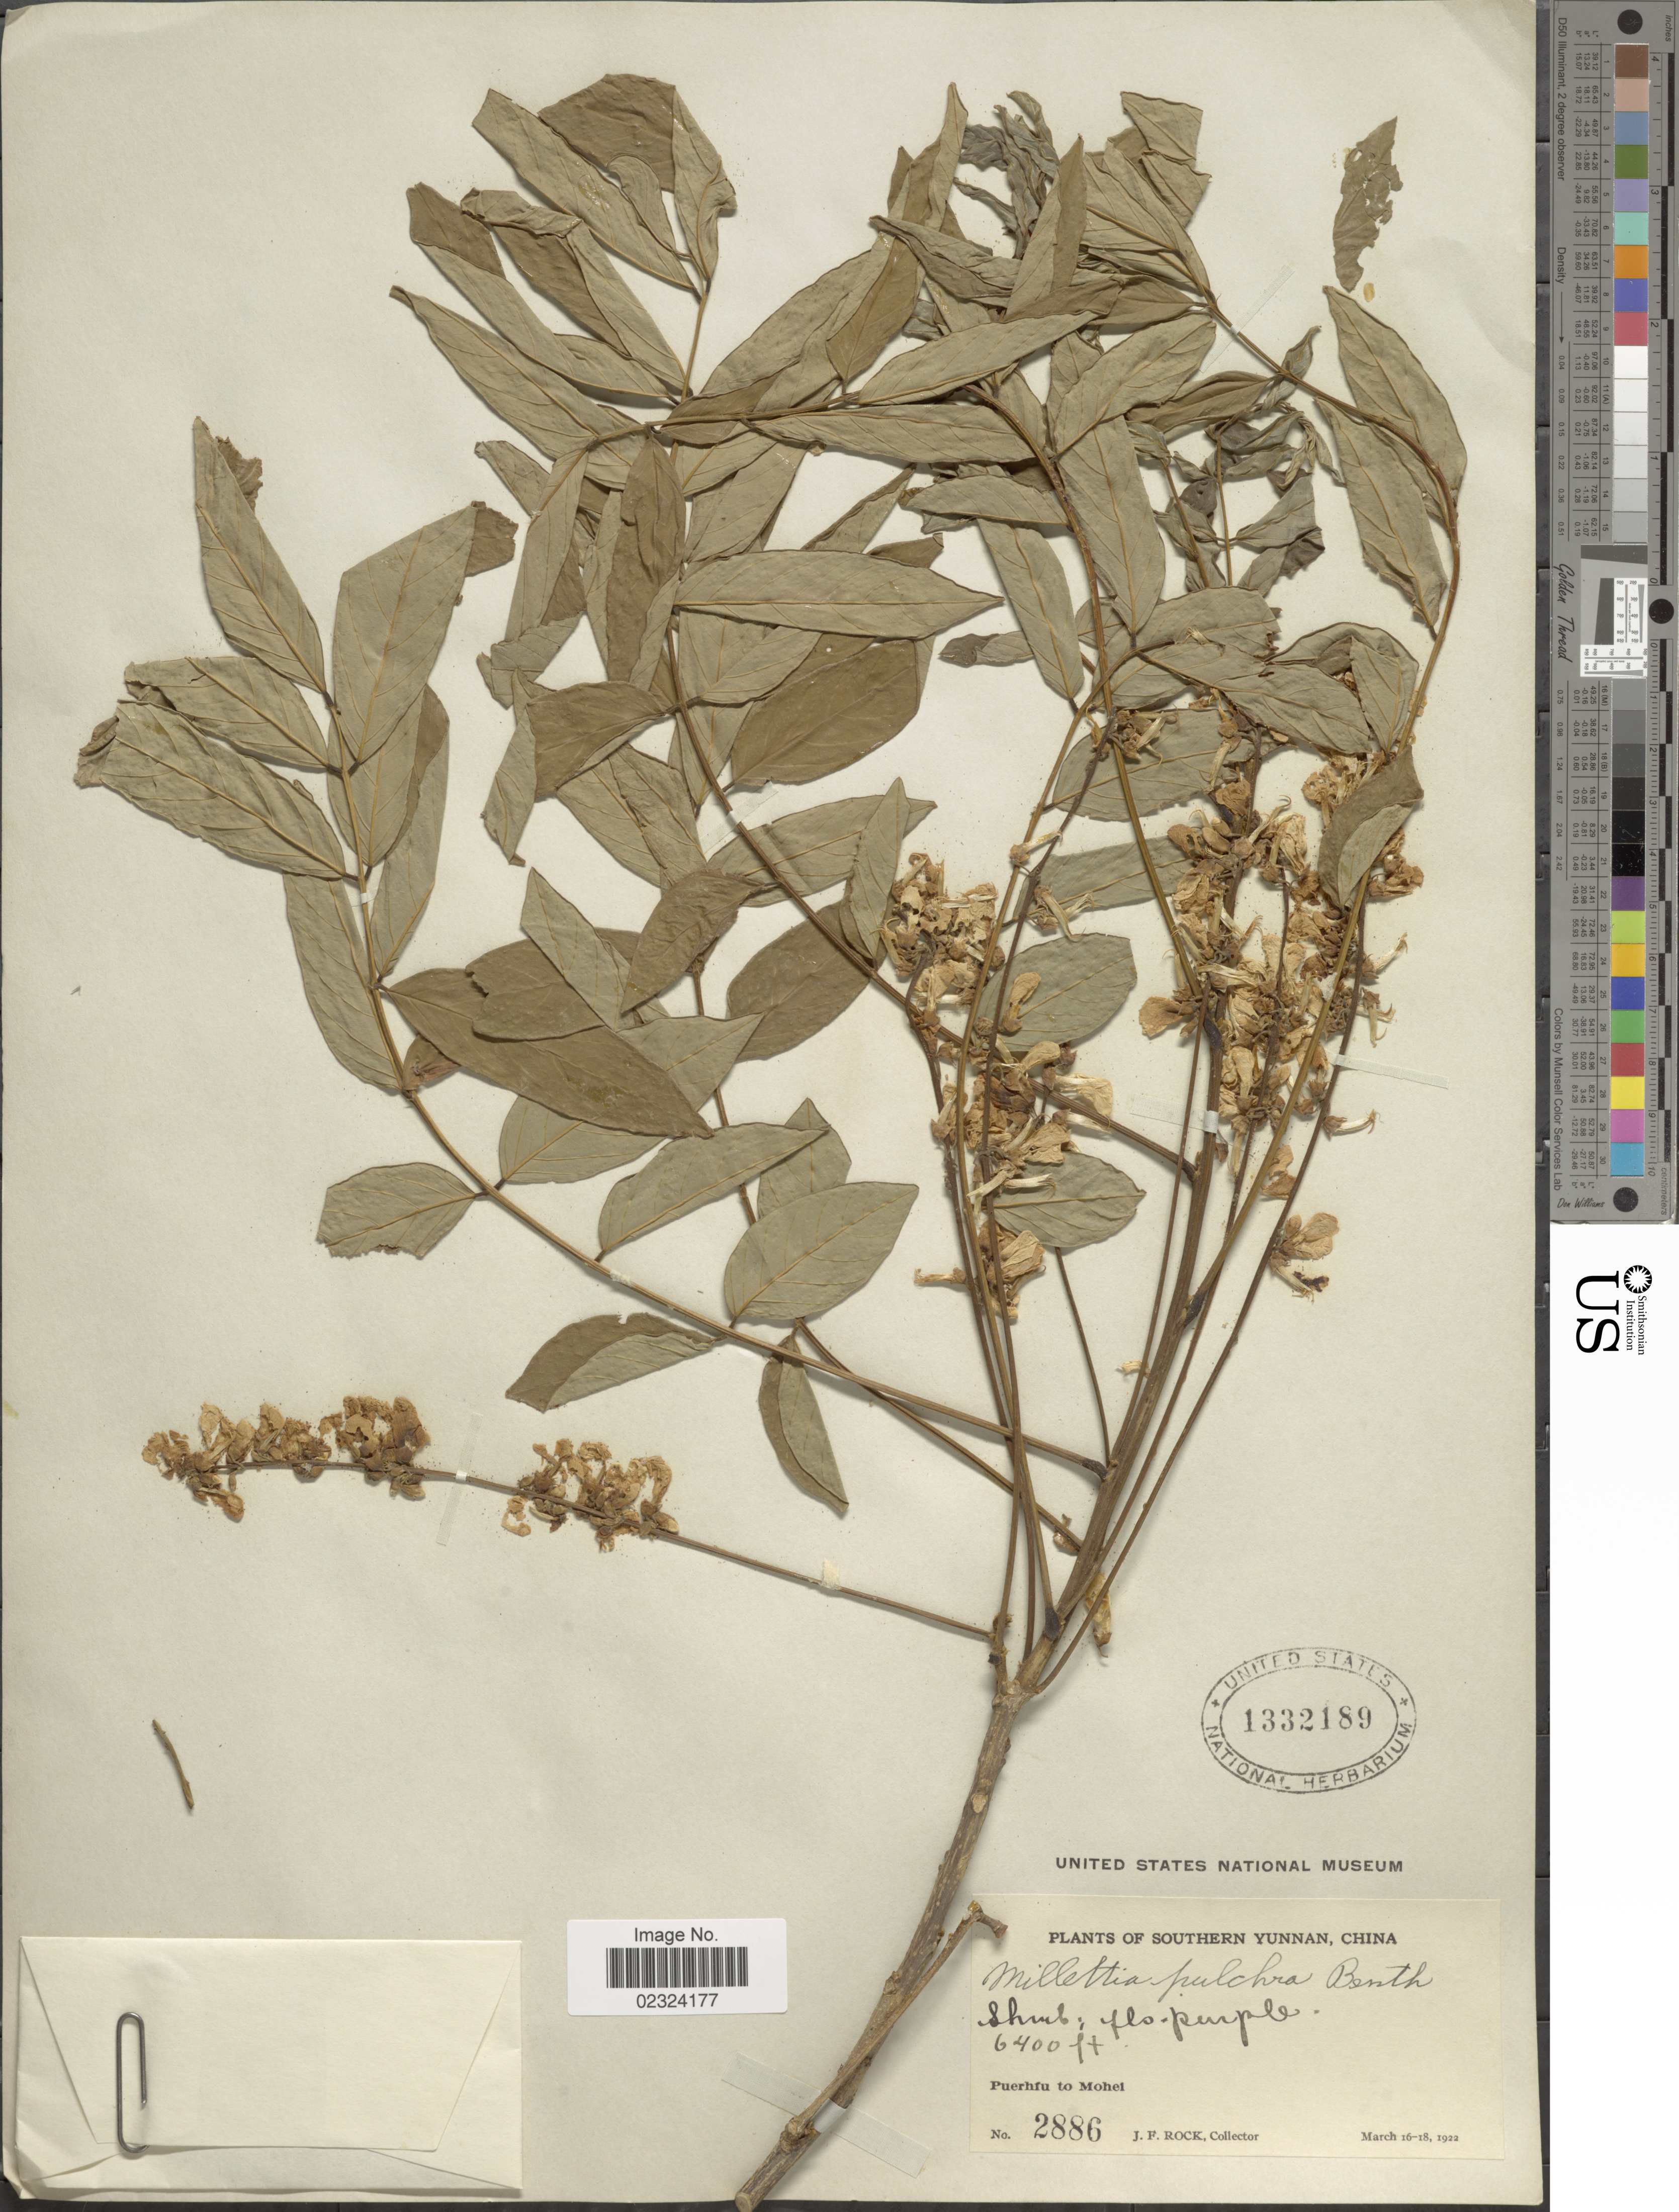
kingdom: Plantae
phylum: Tracheophyta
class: Magnoliopsida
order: Fabales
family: Fabaceae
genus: Millettia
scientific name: Millettia pulchra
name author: (Benth.) Kurz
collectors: J. Rock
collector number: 2886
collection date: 1922-03-16/1922-03-18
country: China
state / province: Yunnan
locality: Southern Yunnan. Puerhfu to Mohei.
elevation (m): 1951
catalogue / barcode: US 1332189